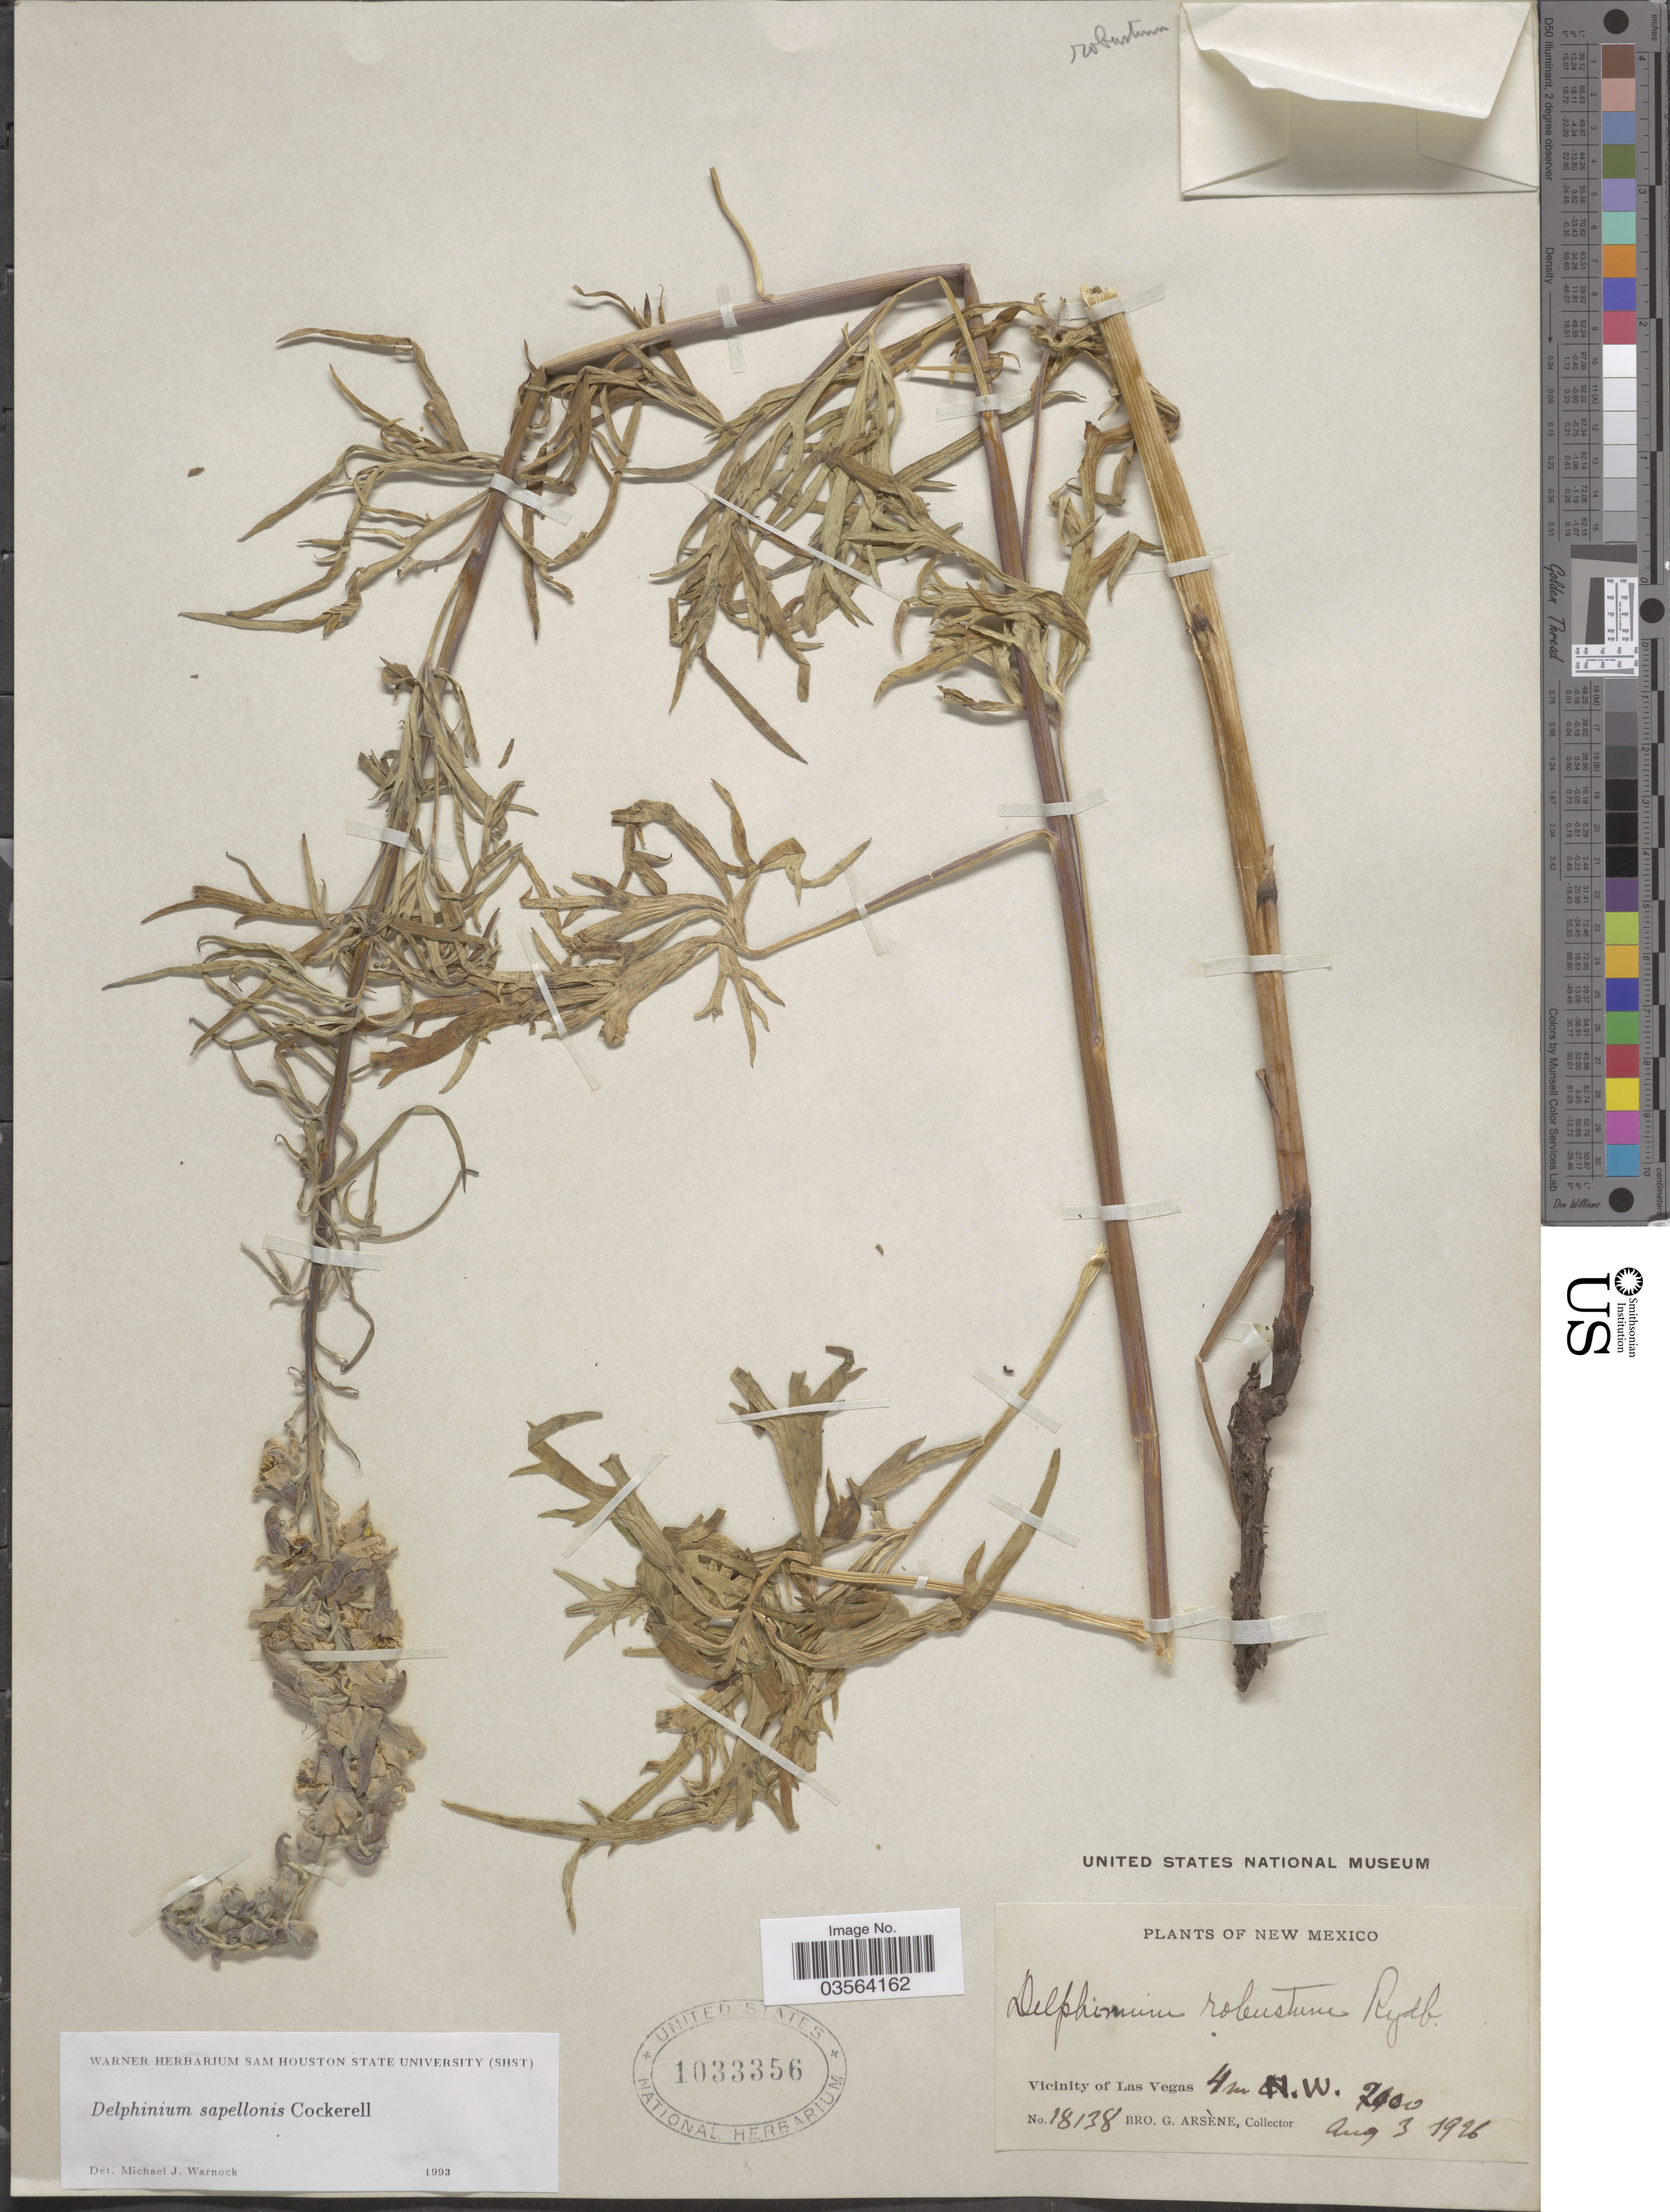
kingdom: Plantae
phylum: Tracheophyta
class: Magnoliopsida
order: Ranunculales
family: Ranunculaceae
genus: Delphinium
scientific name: Delphinium sapellonis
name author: Cockerell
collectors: Bro. G. Arsène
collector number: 18138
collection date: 1926-08-03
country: United States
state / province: New Mexico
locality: Vicinity of Las Vegas, 4 m. N.W.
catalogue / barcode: US 1033356